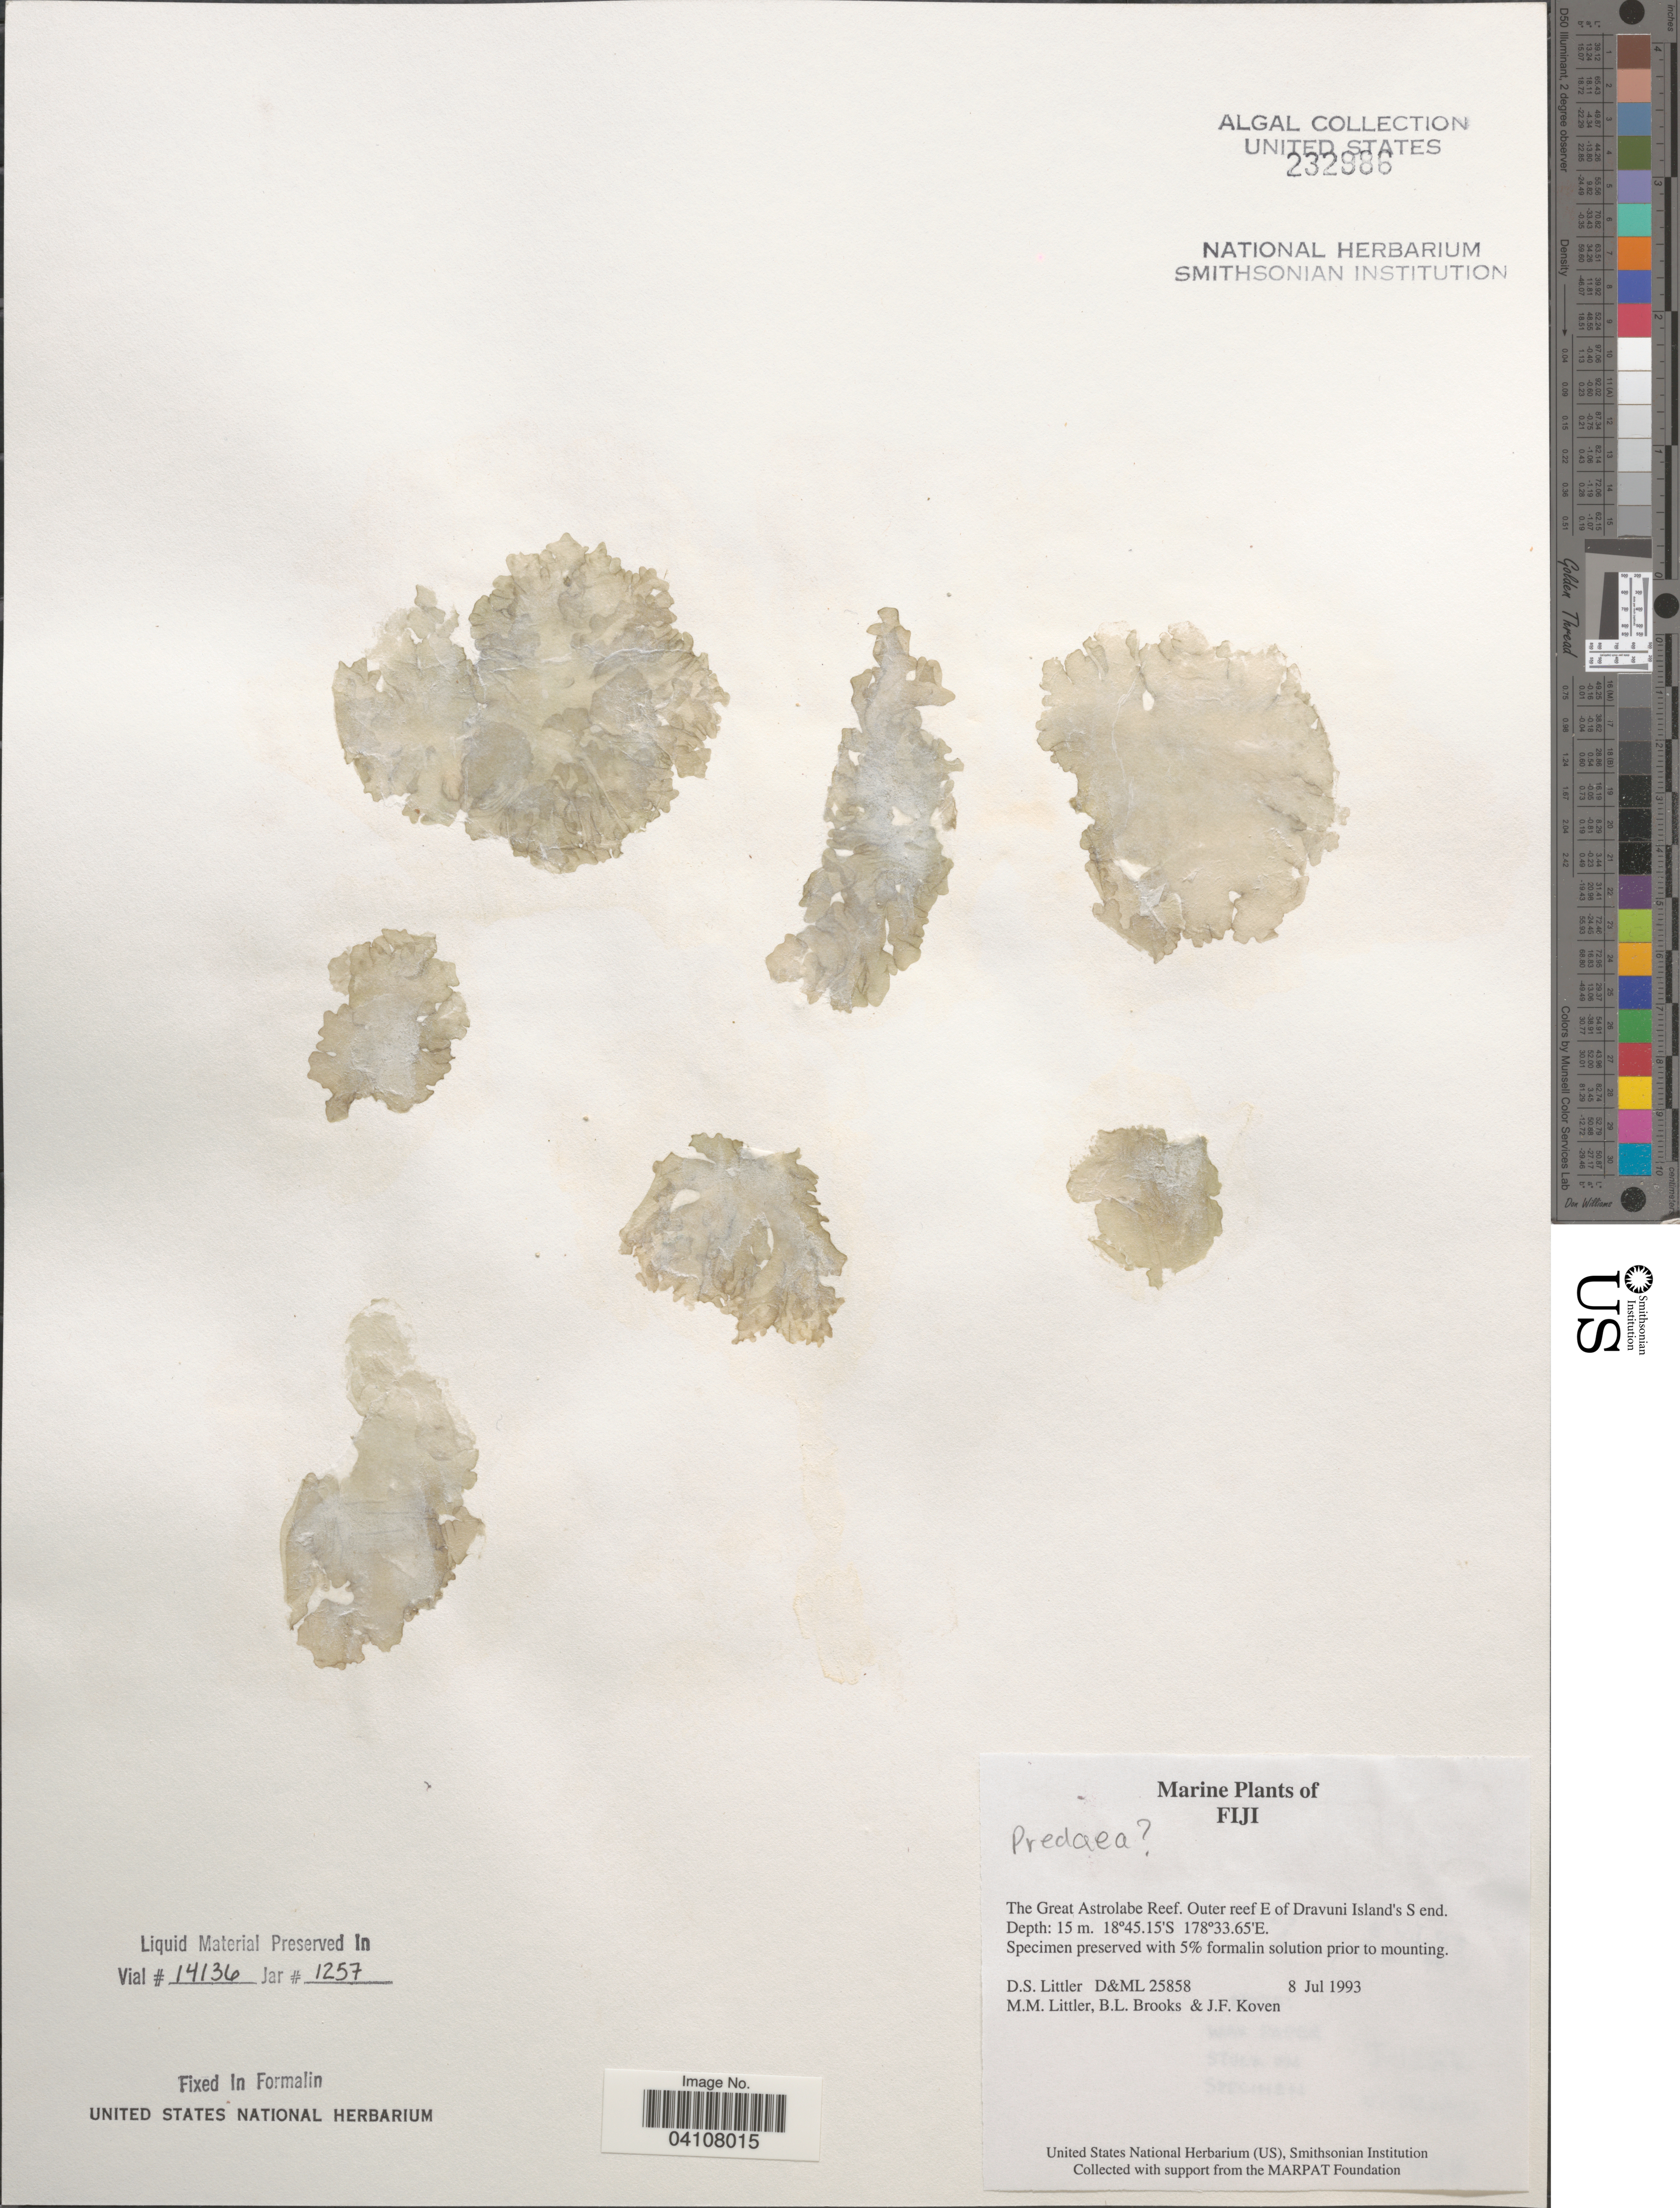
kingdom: Plantae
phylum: Rhodophyta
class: Florideophyceae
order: Nemastomatales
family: Nemastomataceae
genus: Predaea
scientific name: Predaea sp.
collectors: D. S. Littler, B. Brooks & J. Koven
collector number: D&ML25858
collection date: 1993-07-08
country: Fiji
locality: The Great Astrolabe Reef. Outer reef E of Dravuni Island's S end.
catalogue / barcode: US 232986